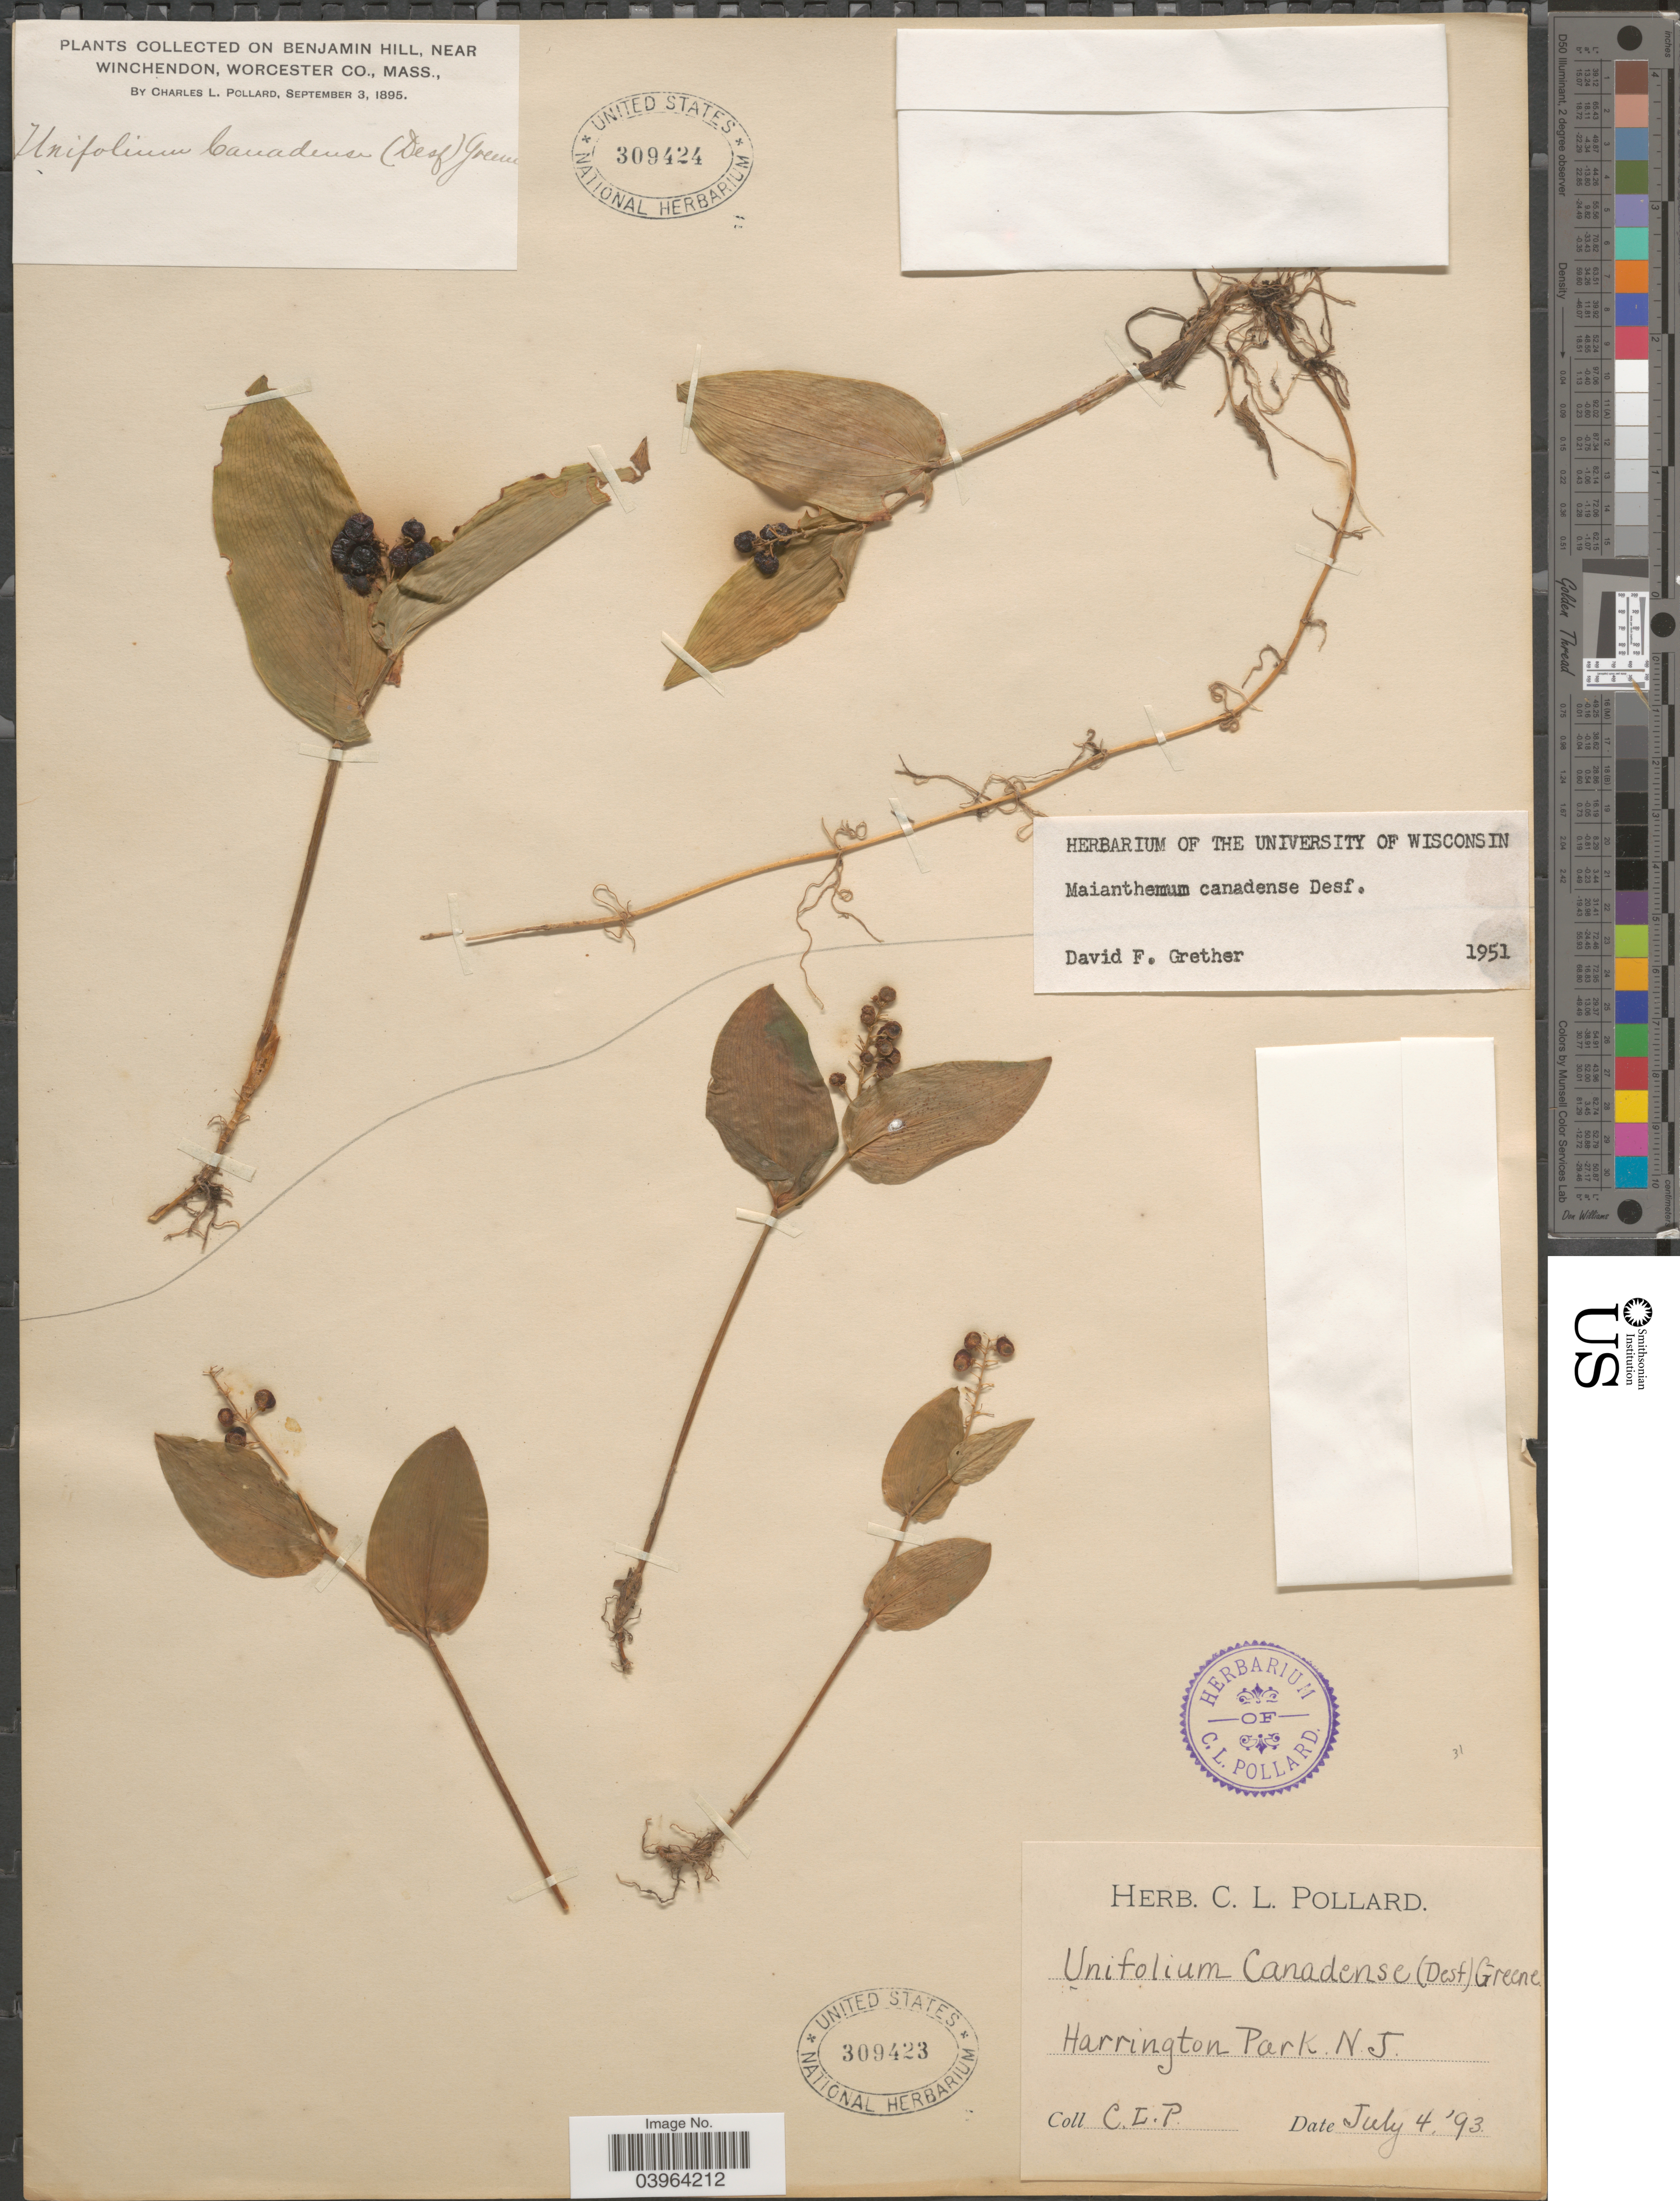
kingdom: Plantae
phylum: Tracheophyta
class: Liliopsida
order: Asparagales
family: Asparagaceae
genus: Maianthemum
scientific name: Maianthemum canadense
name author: Desf.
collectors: C. L. Pollard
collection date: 1895-09-03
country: United States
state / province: Massachusetts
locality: On Benjamin Hill, near Winchendon, Worcester Co.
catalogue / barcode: US 309424-2